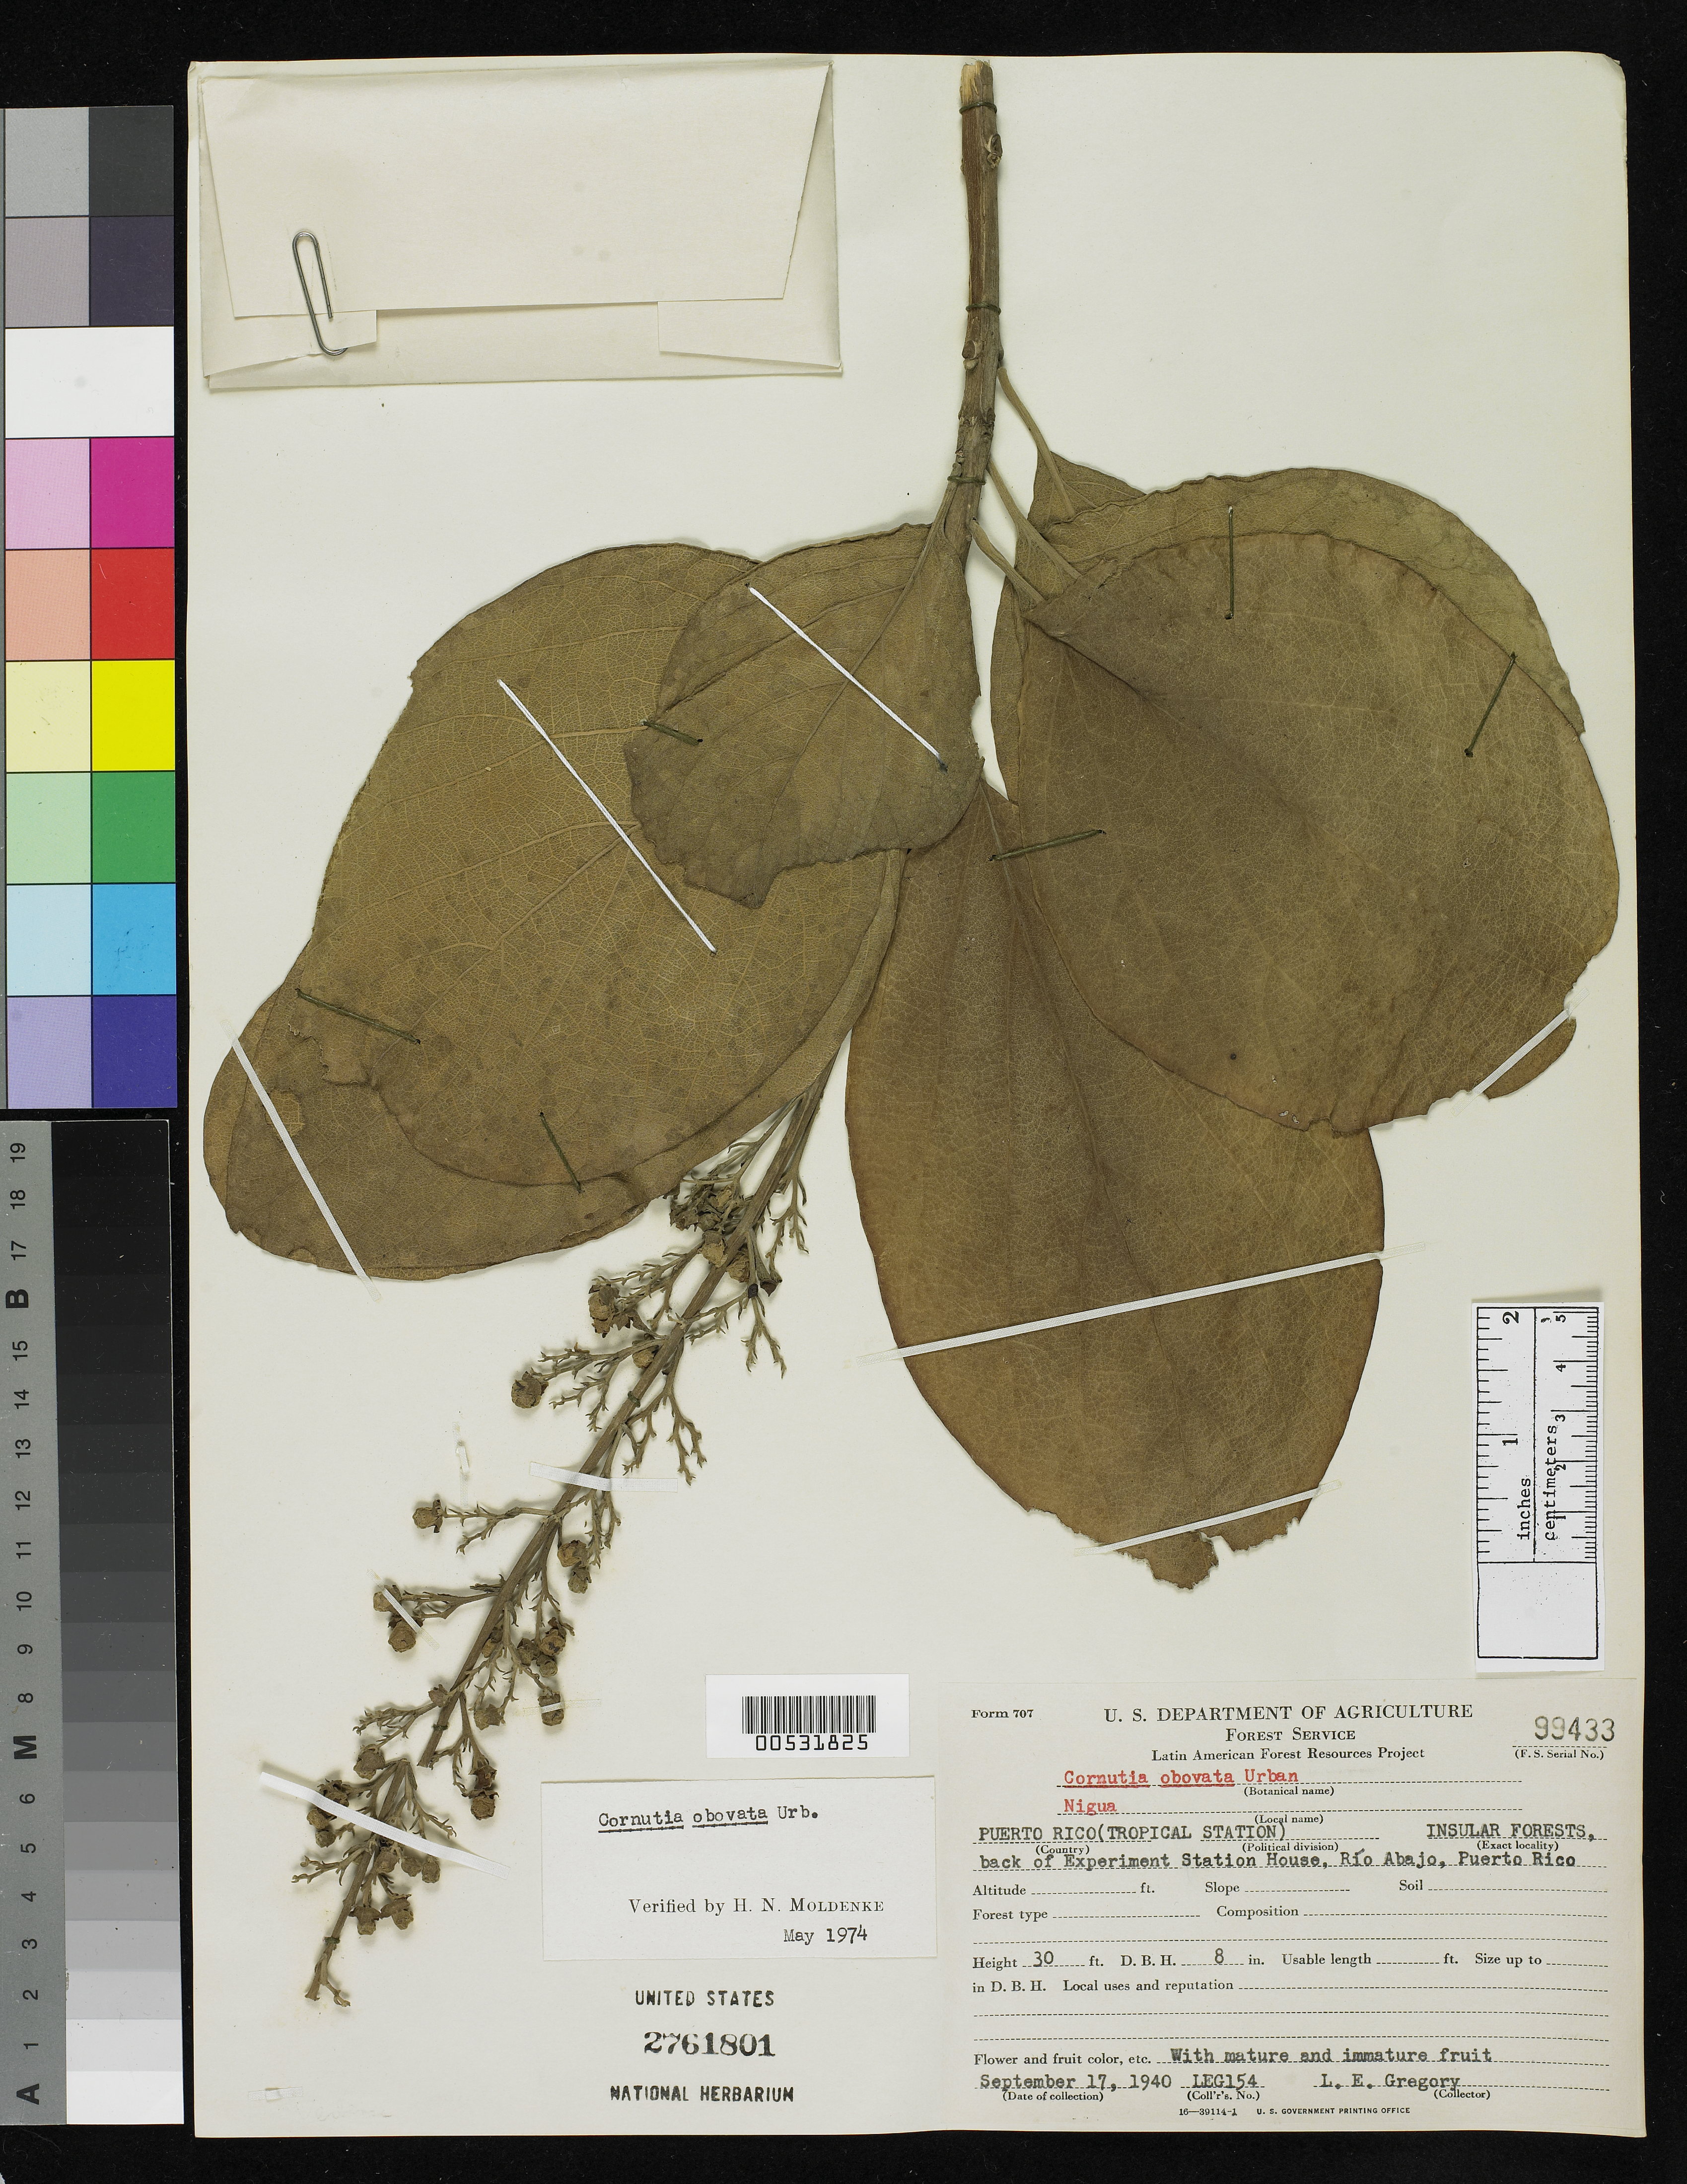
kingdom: Plantae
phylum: Tracheophyta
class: Magnoliopsida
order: Lamiales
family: Lamiaceae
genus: Cornutia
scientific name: Cornutia obovata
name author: Urb.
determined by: Moldenke, H. N.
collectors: L. E. Gregory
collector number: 154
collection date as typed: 17 Sep 1940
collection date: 1940-09-17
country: Puerto Rico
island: Greater Antilles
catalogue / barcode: US 2761801